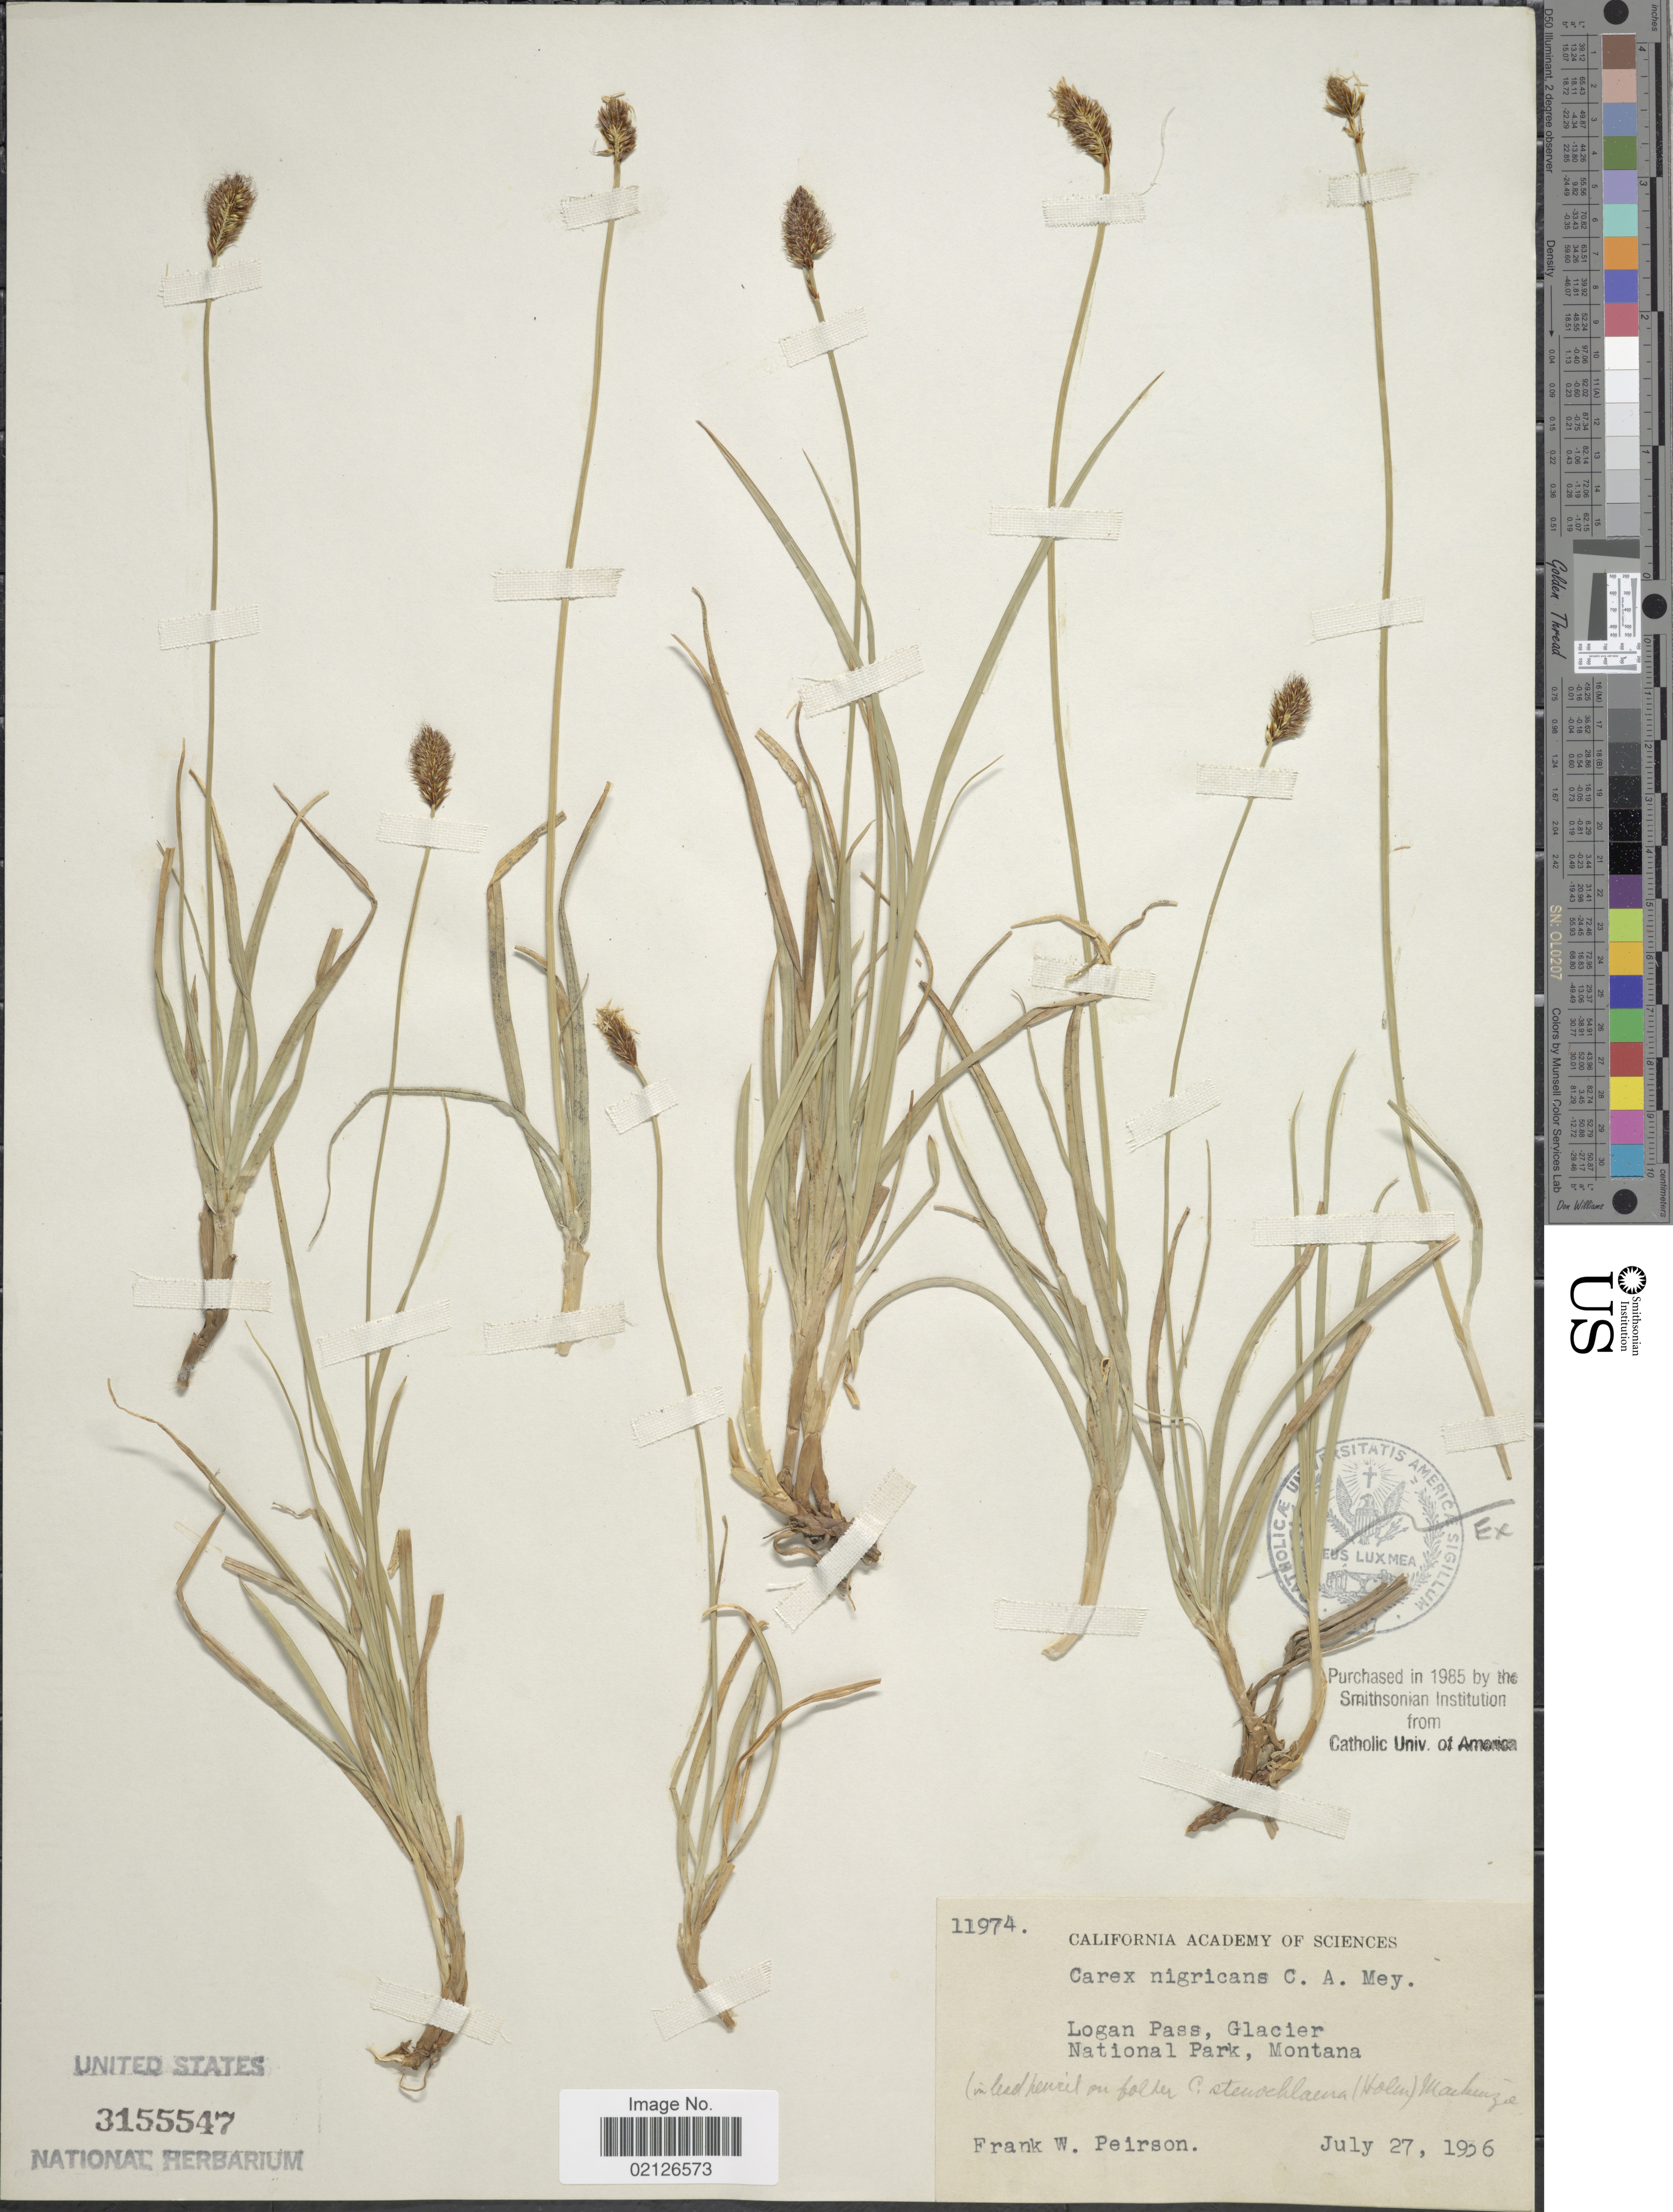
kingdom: Plantae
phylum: Tracheophyta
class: Liliopsida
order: Poales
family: Cyperaceae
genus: Carex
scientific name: Carex nigricans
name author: C.A. Mey.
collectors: F. Peirson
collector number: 11974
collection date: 1936-07-27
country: United States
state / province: Montana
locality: Logan Pass, National Park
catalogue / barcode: US 3155547